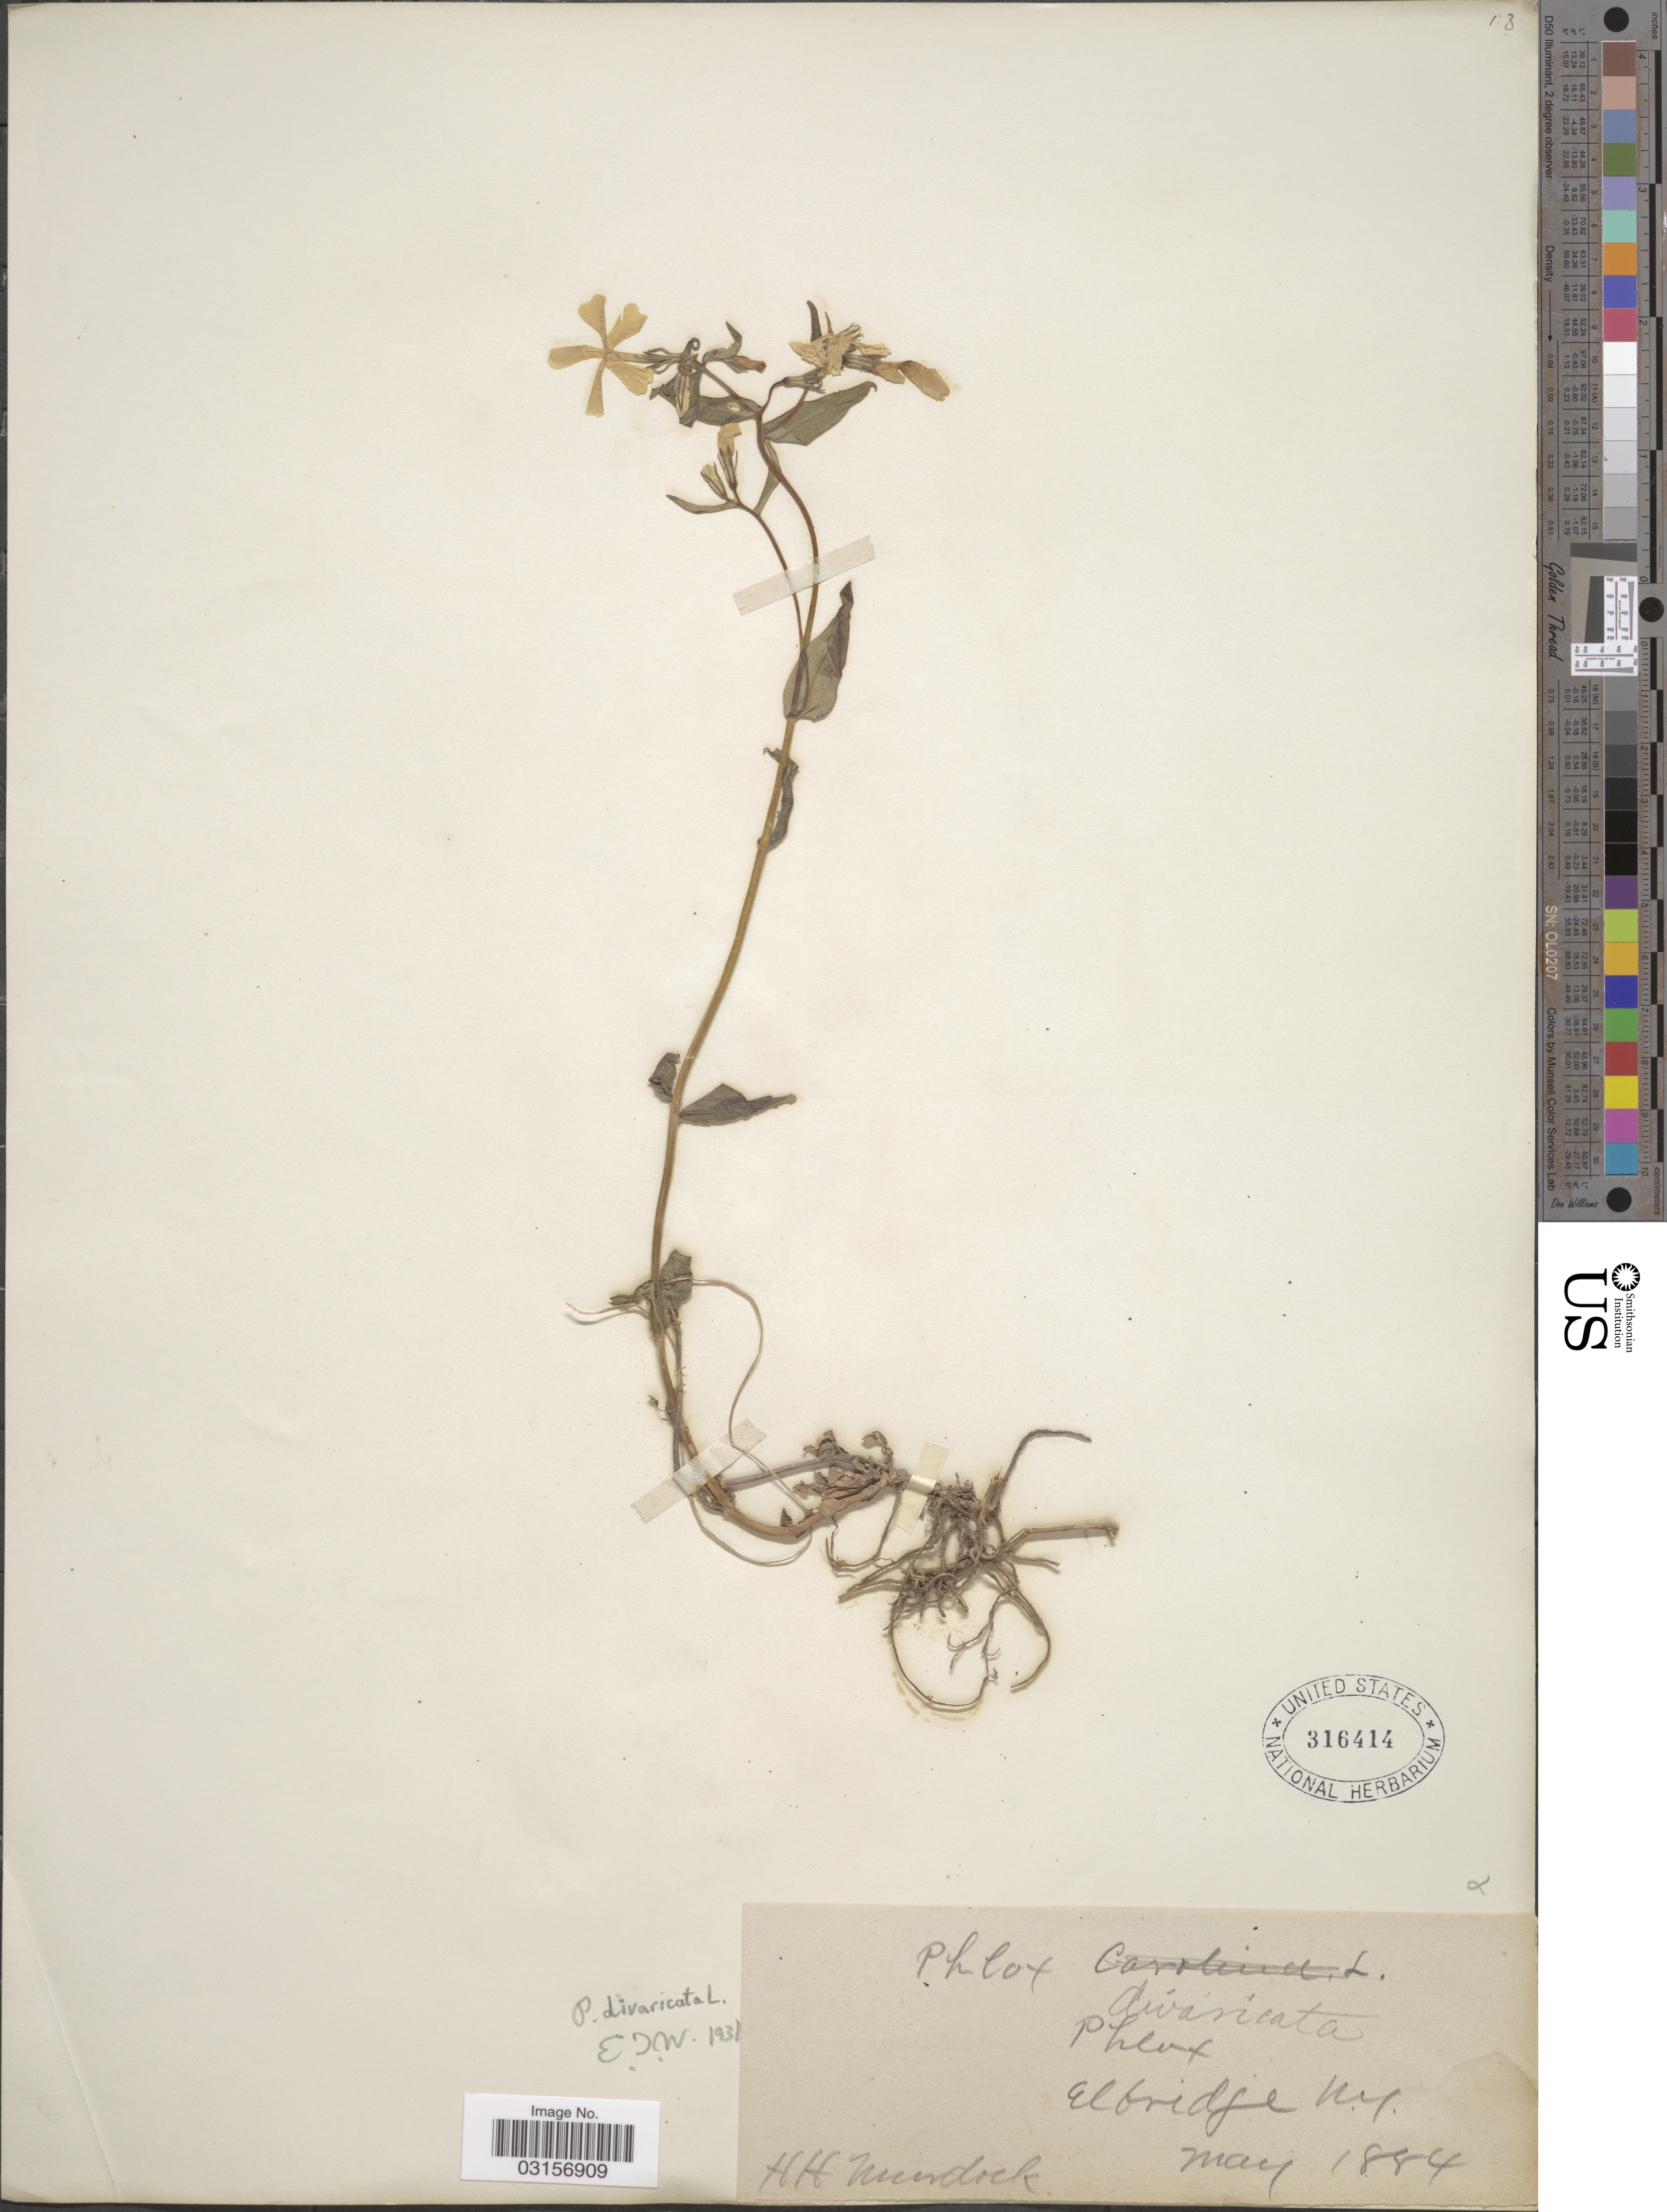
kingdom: Plantae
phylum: Tracheophyta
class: Magnoliopsida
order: Ericales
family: Polemoniaceae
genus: Phlox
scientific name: Phlox divaricata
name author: L.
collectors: H. H. Murdock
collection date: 1884-05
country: United States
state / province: New York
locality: Elbridge.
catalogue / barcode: US 316414